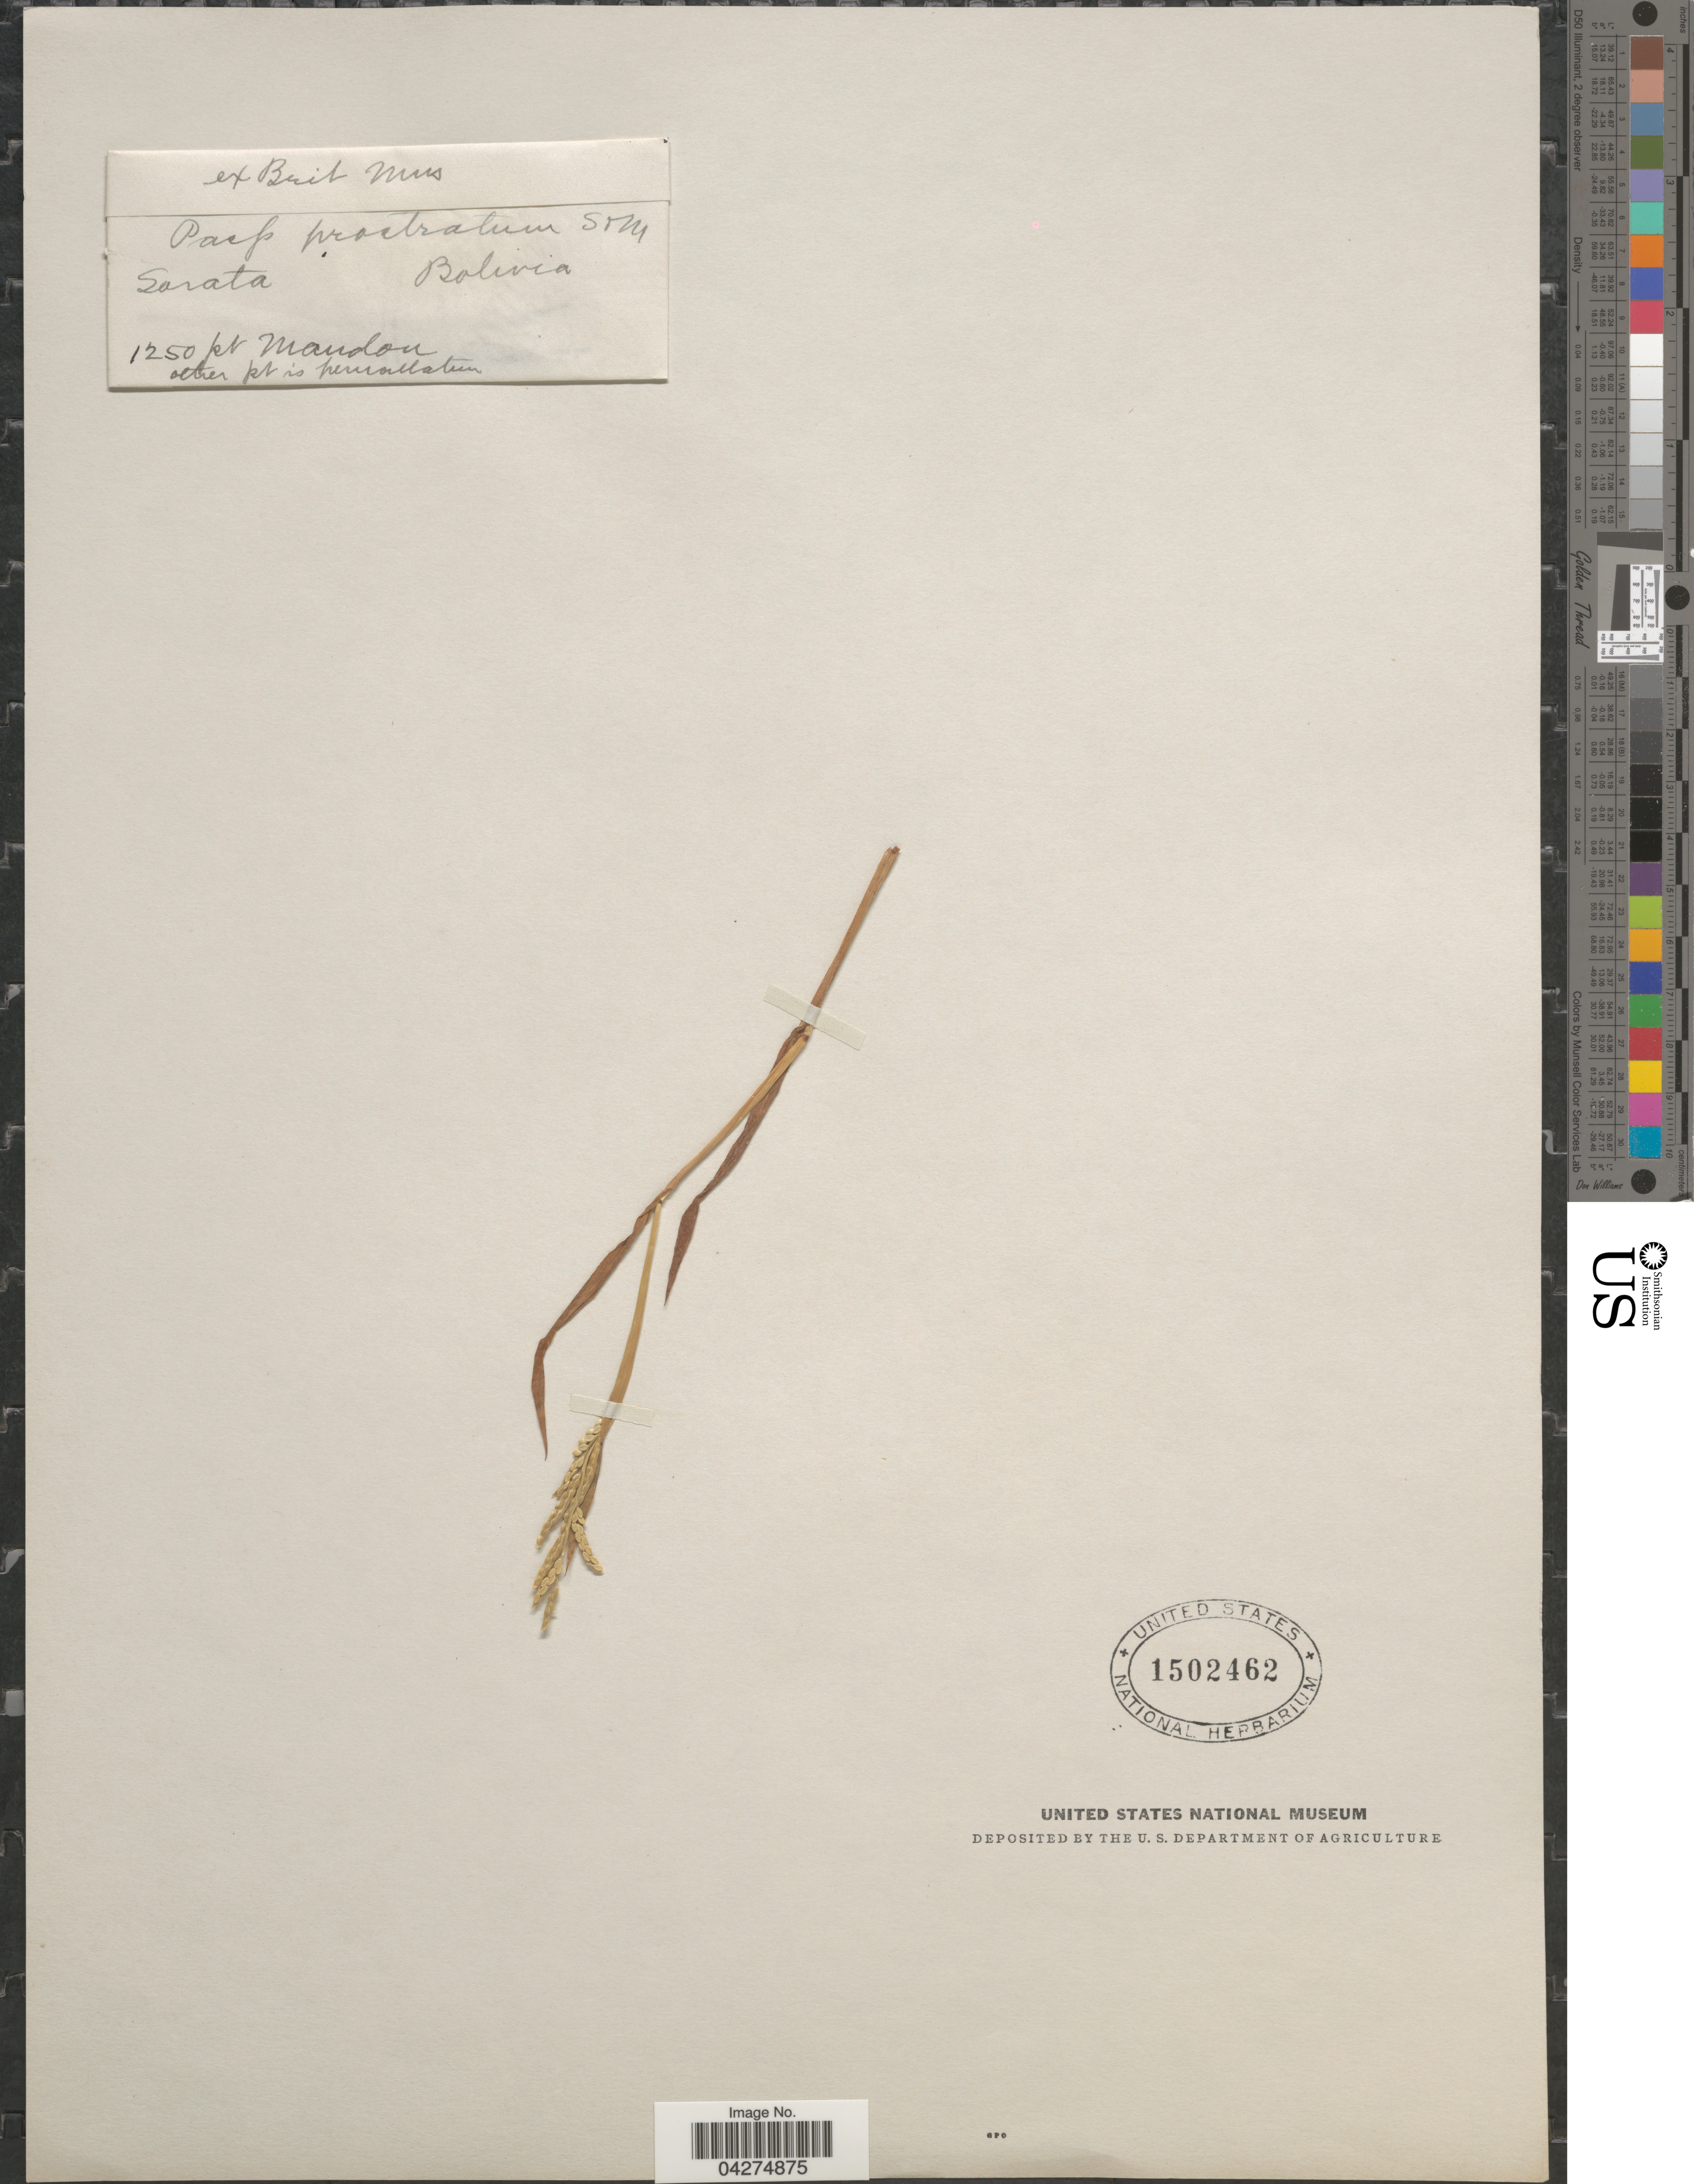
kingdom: Plantae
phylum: Tracheophyta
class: Liliopsida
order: Poales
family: Poaceae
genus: Paspalum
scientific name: Paspalum prostratum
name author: Scribn. & Merr.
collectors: Mandon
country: Bolivia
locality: Sorata.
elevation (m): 381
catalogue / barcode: US 1502462